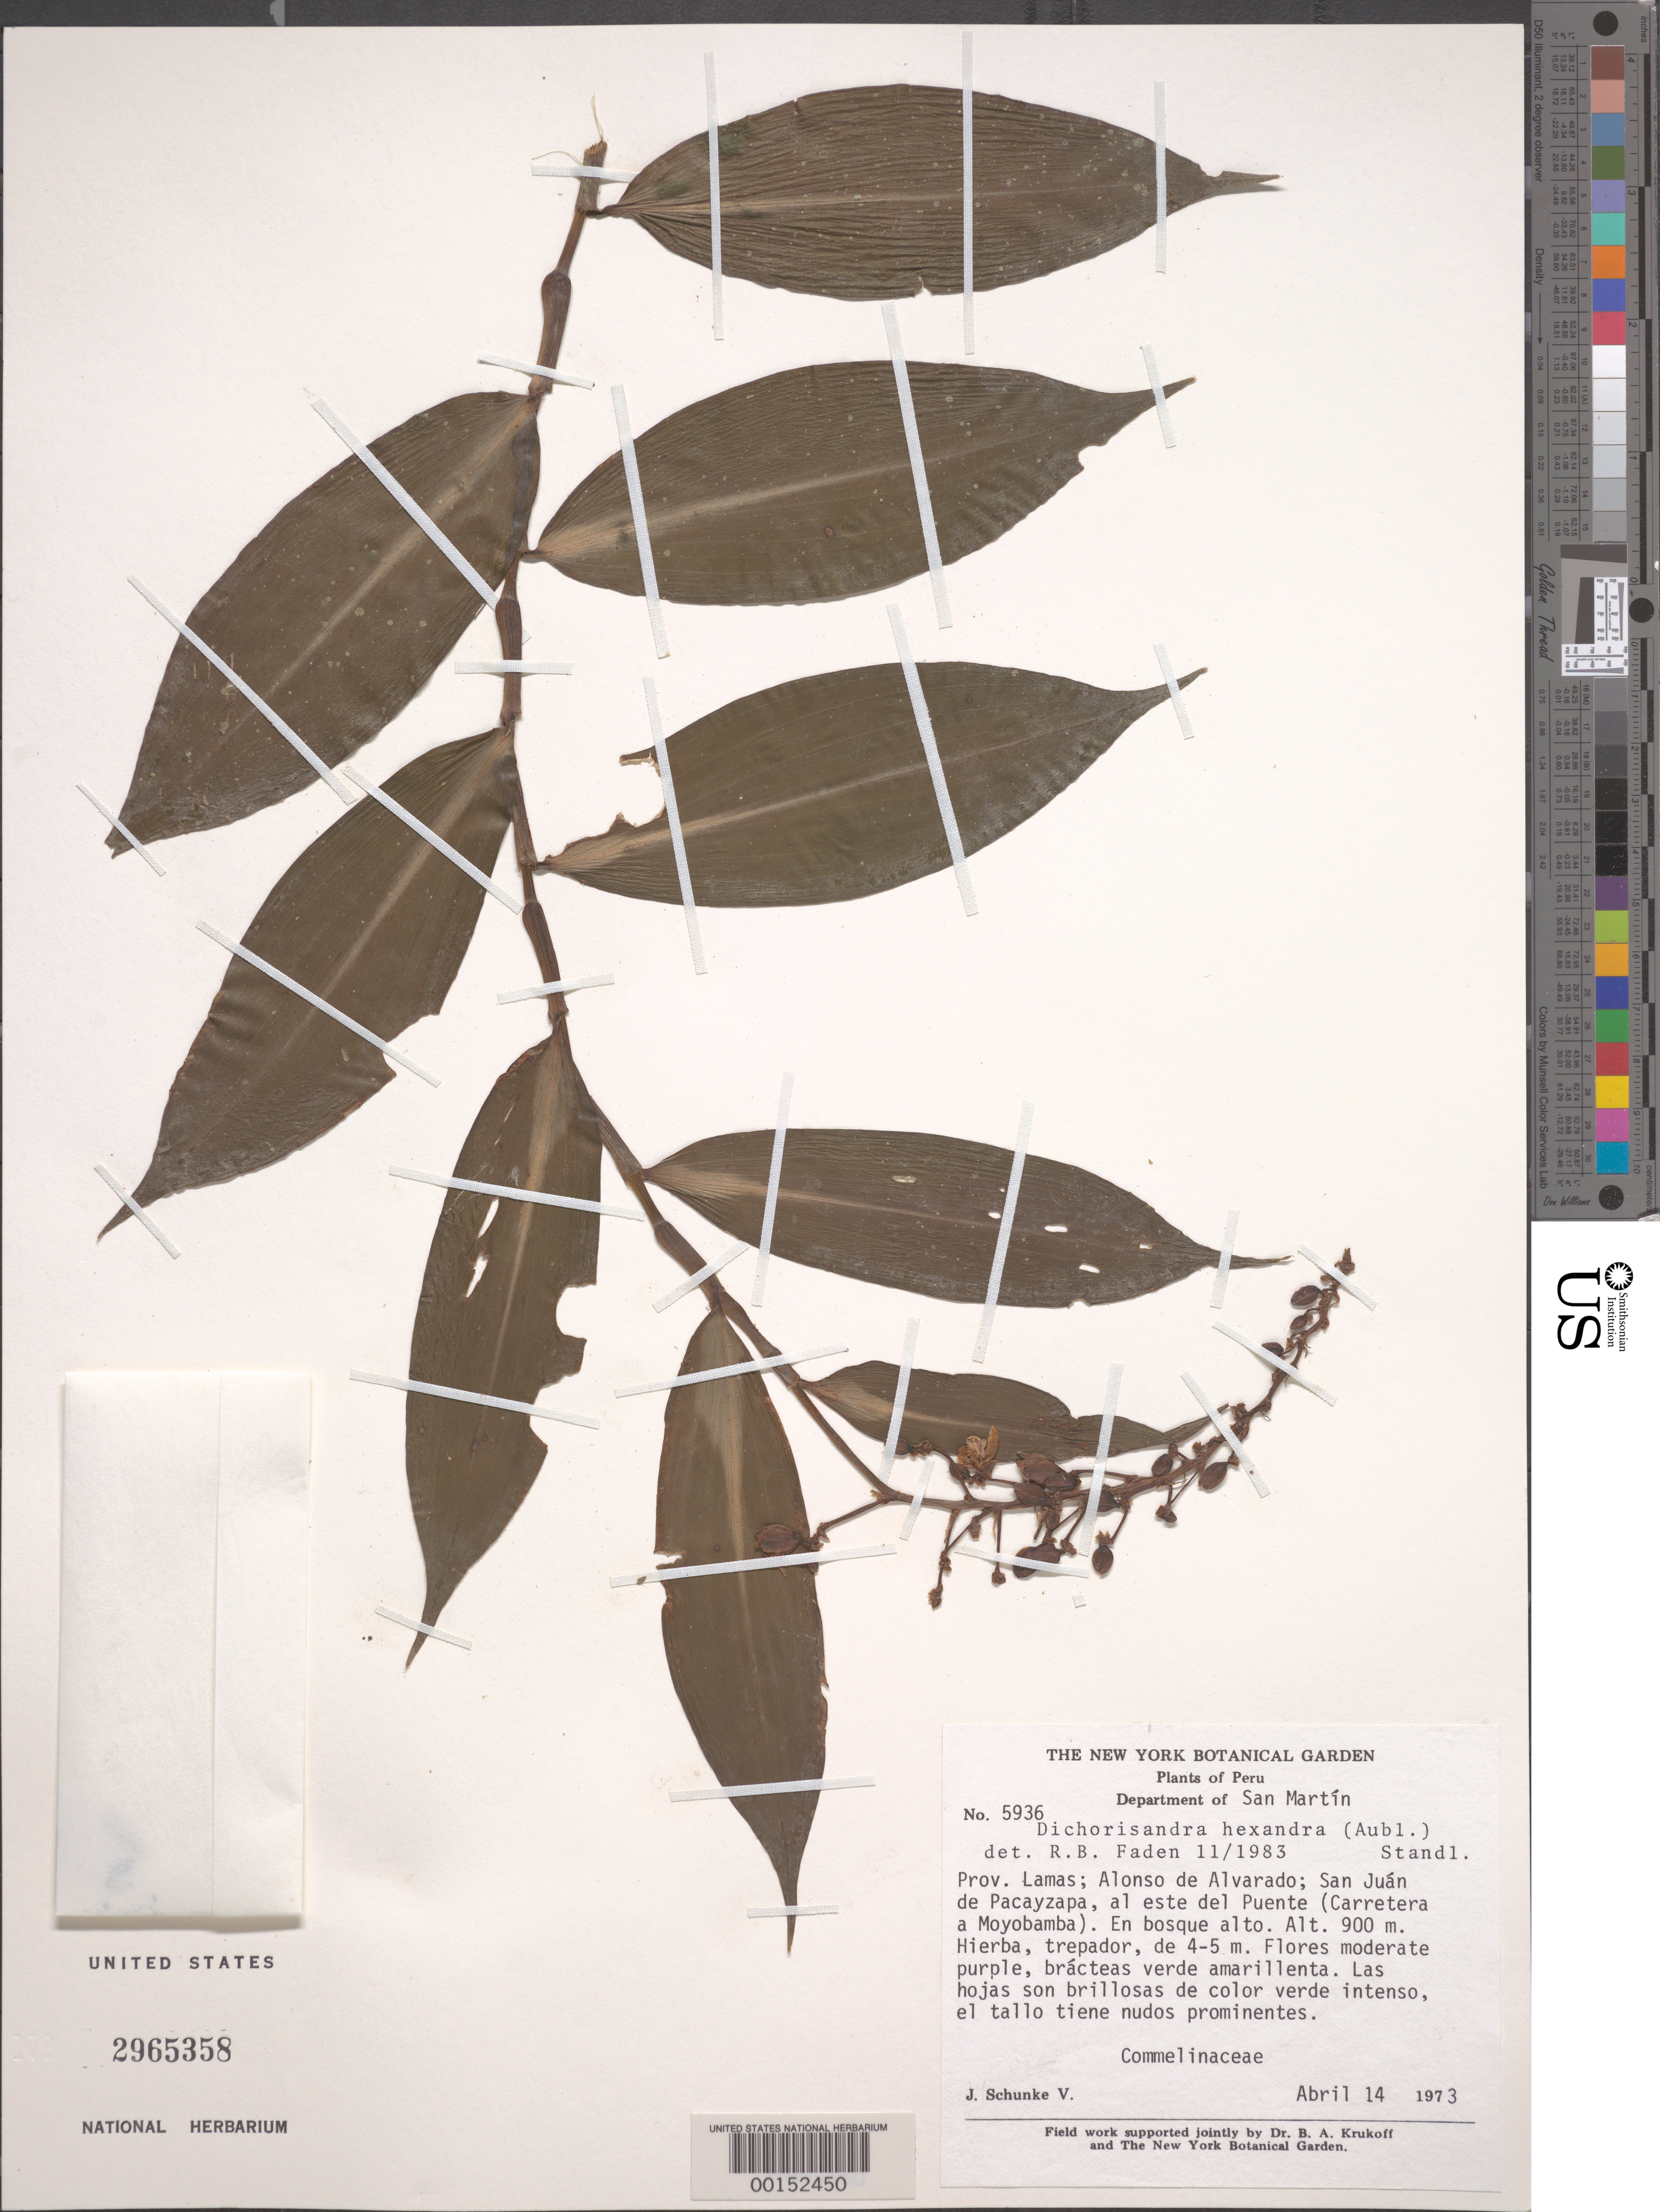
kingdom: Plantae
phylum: Tracheophyta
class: Liliopsida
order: Commelinales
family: Commelinaceae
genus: Dichorisandra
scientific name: Dichorisandra hexandra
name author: (Aubl.) Standl.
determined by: Faden, Robert B., (US), Smithsonian Institution - National Museum of Natural History (UNITED STATES)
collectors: J. Schunke Vigo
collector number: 5936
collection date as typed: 14 Apr 1973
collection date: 1973-04-14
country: Peru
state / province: San Martín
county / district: Lamas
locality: Alonso de alvarado, san juan de pacayzapa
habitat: Low forest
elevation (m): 900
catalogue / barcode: US 2965358